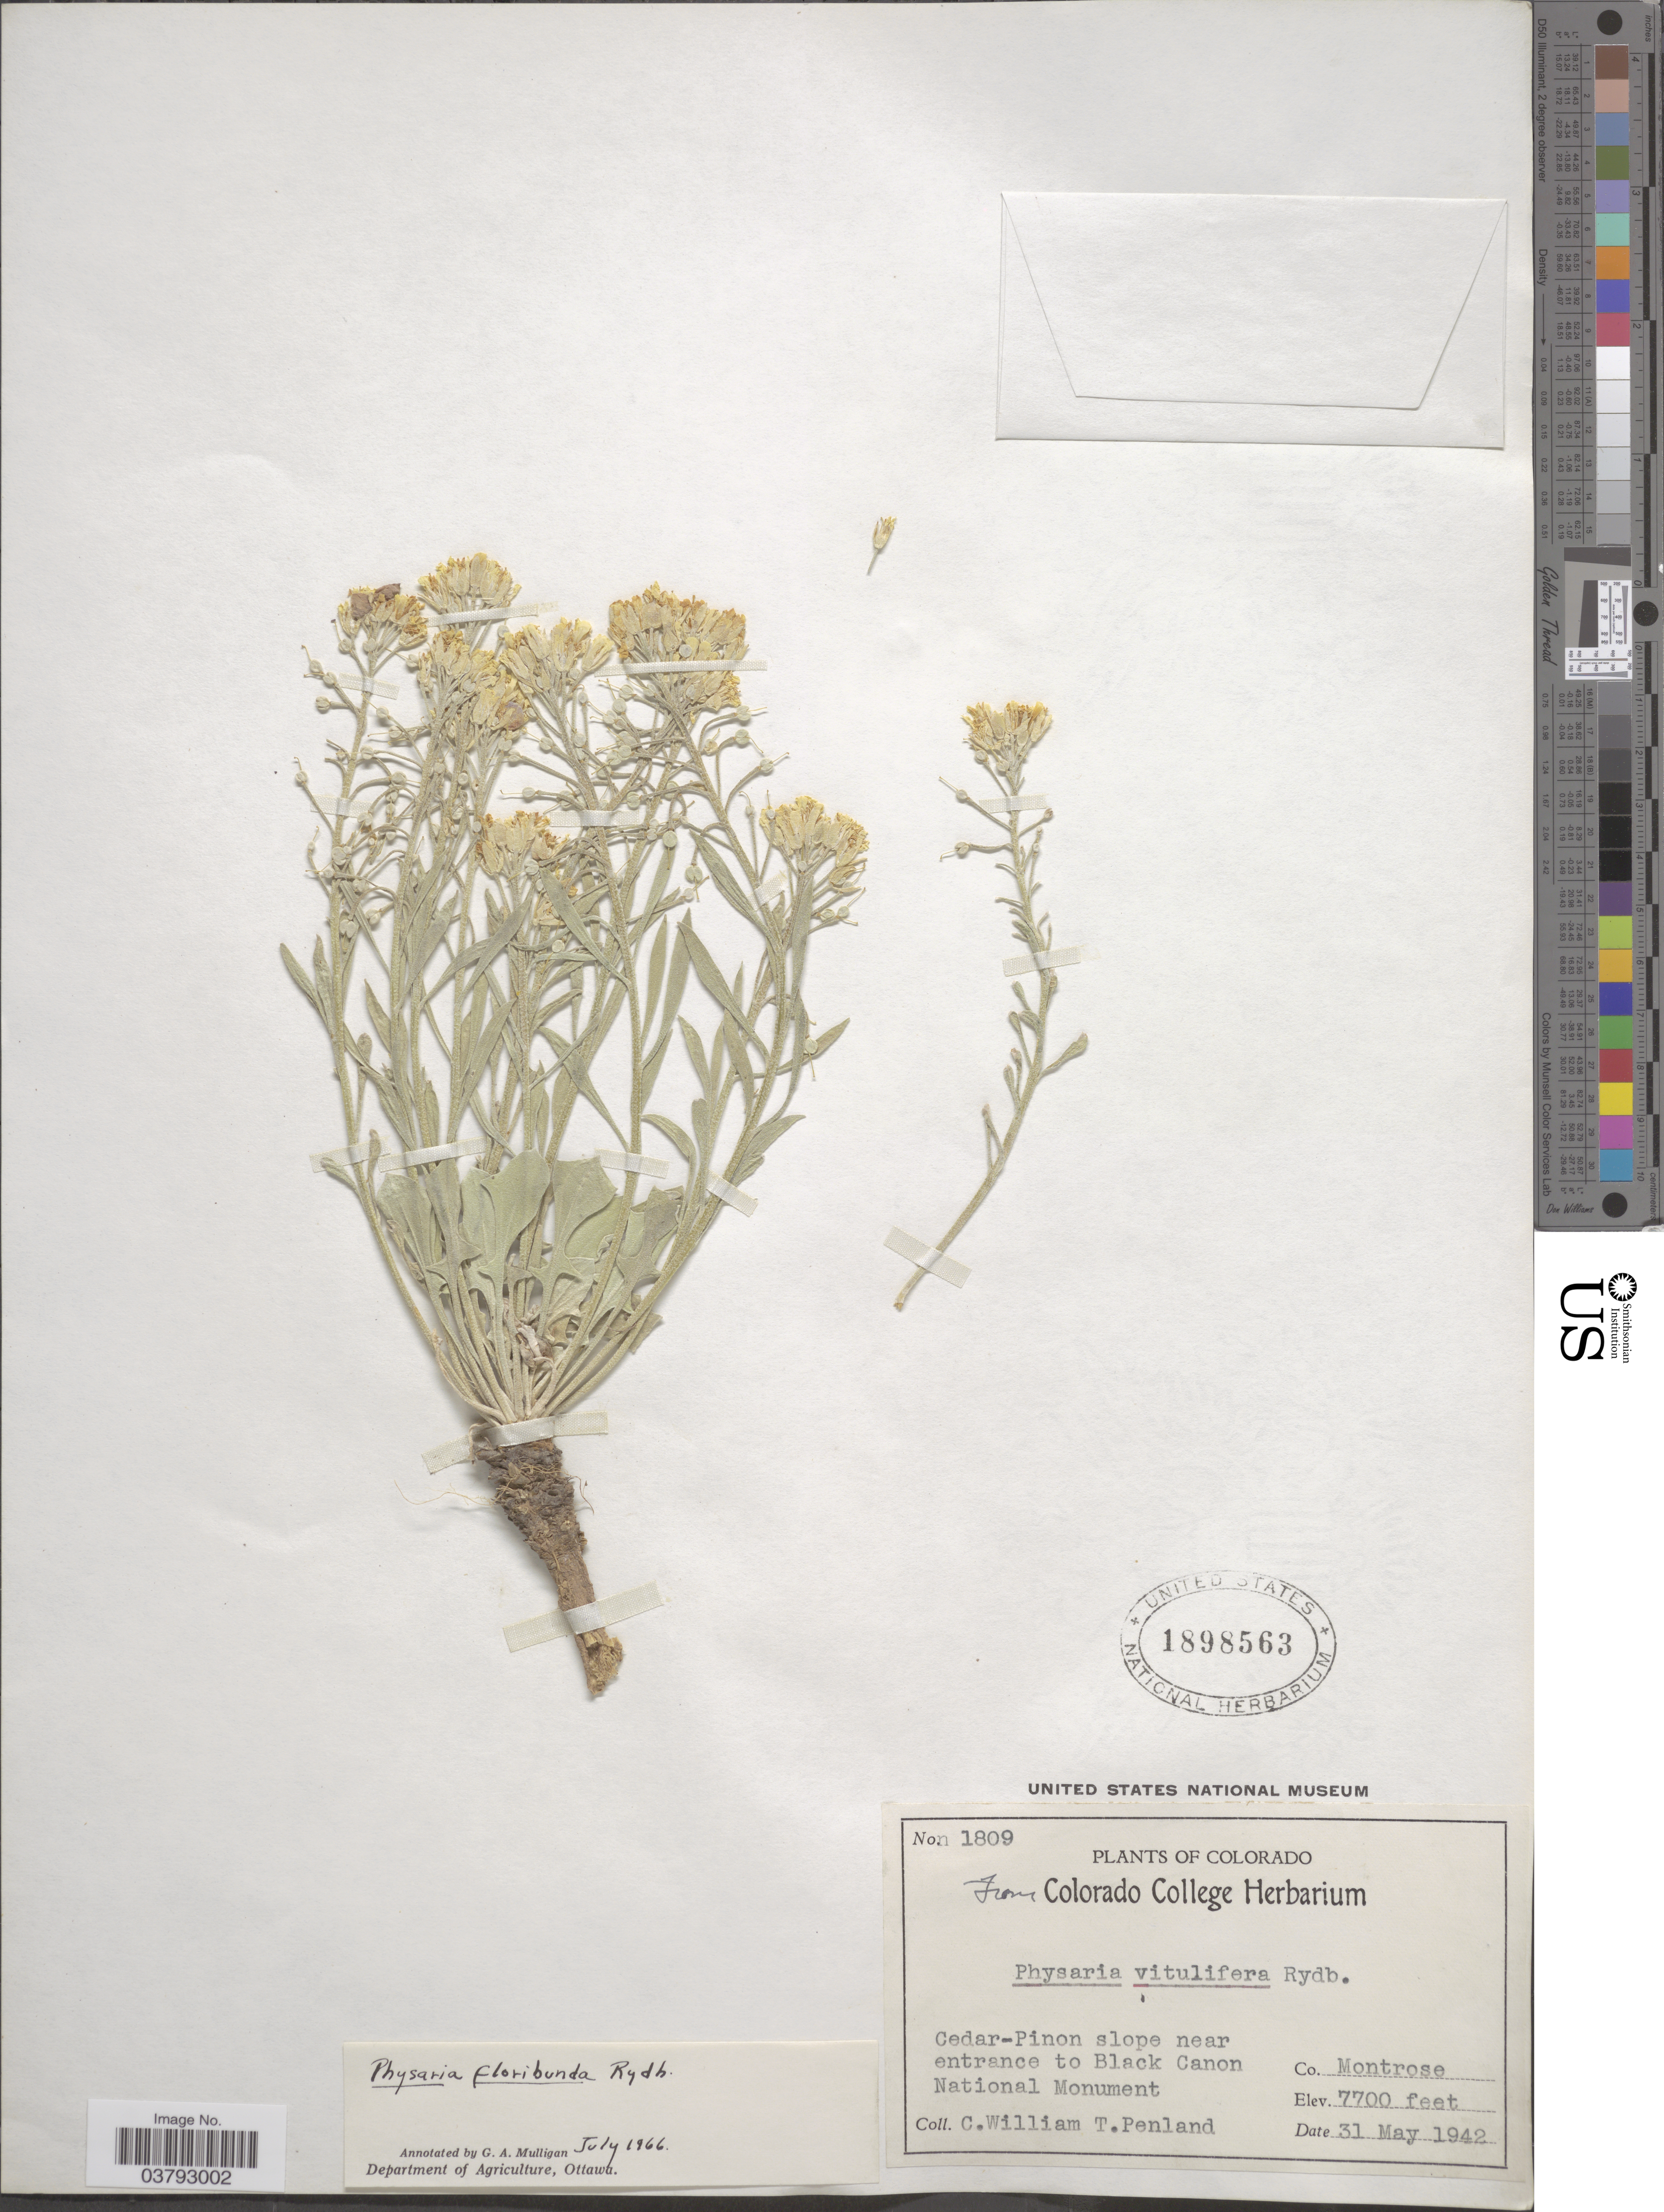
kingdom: Plantae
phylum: Tracheophyta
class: Magnoliopsida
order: Brassicales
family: Brassicaceae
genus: Physaria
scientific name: Physaria floribunda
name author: Rydb.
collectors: C. W. Penland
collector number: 1809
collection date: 1942-05-31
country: United States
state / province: Colorado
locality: Cedar-Pinon slope near entrance to Black Canon National Monument. Co. Montrose.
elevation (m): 2347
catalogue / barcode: US 1898563